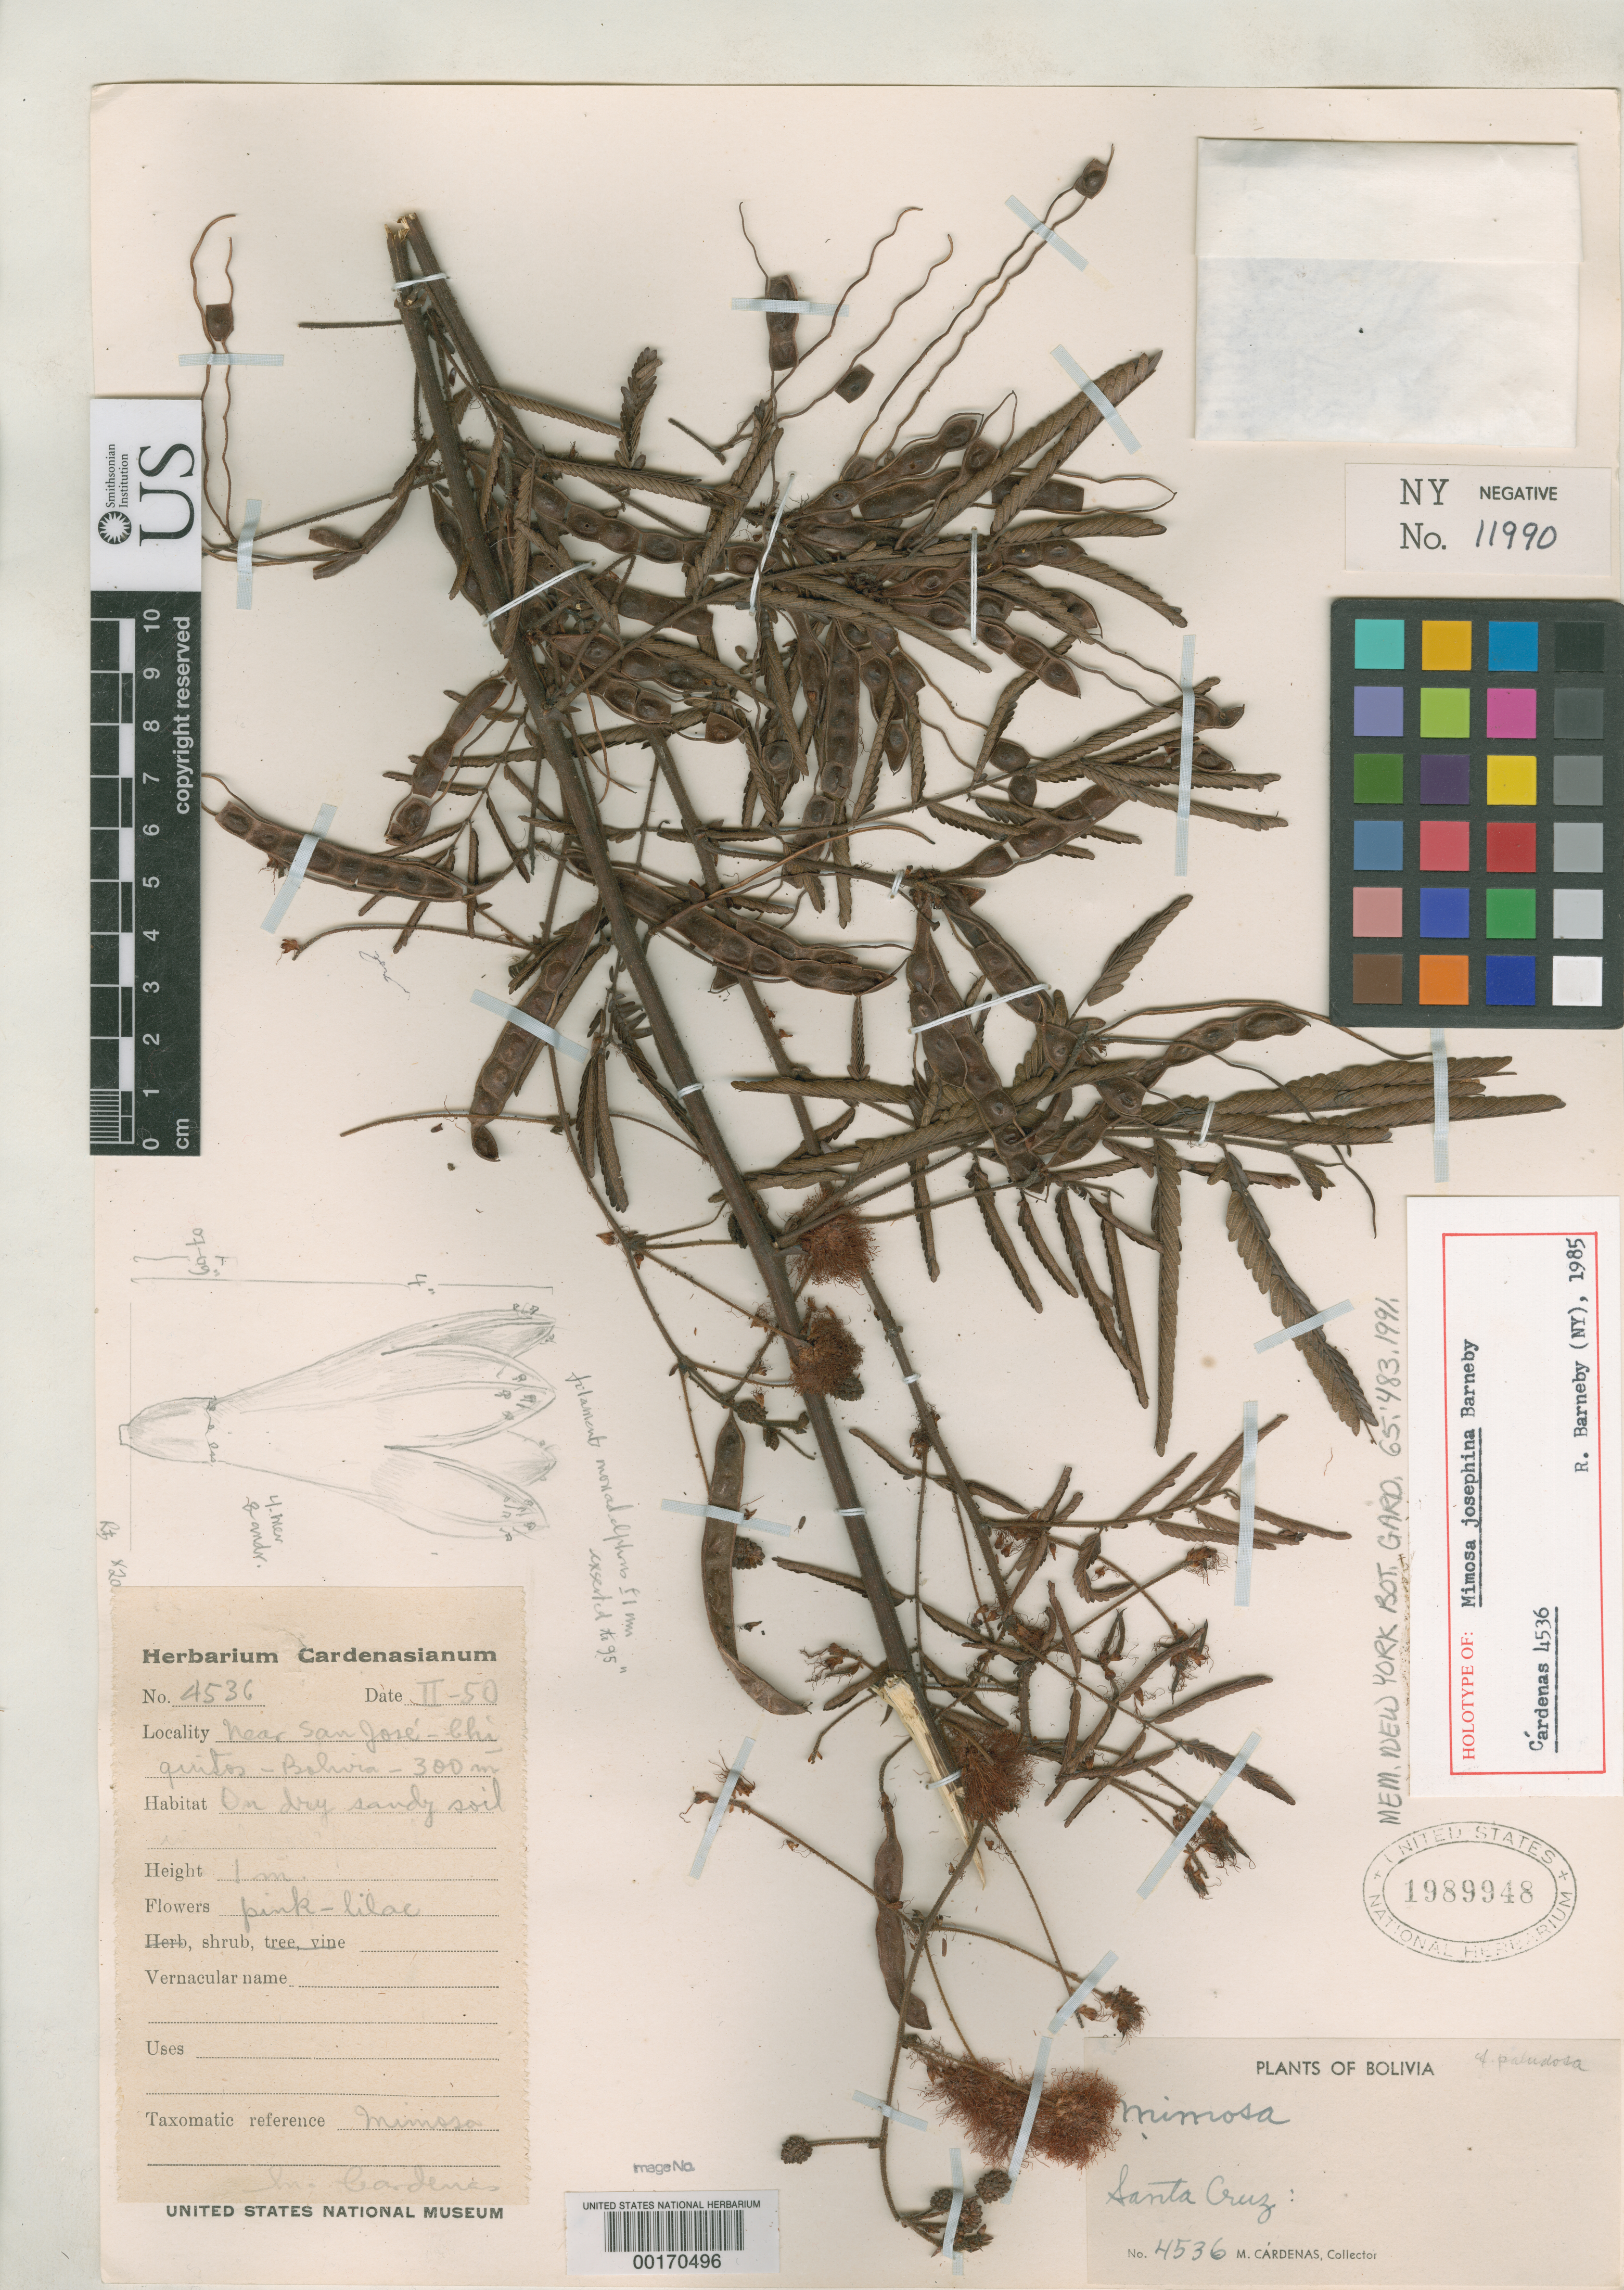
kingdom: Plantae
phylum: Tracheophyta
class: Magnoliopsida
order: Fabales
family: Fabaceae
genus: Mimosa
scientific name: Mimosa josephina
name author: Barneby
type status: Holotype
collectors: M. Cárdenas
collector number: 4536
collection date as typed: Feb 1950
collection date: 1950-02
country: Bolivia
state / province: Santa Cruz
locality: Near San Jose, Chiquitos.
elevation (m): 300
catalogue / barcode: US 1989948